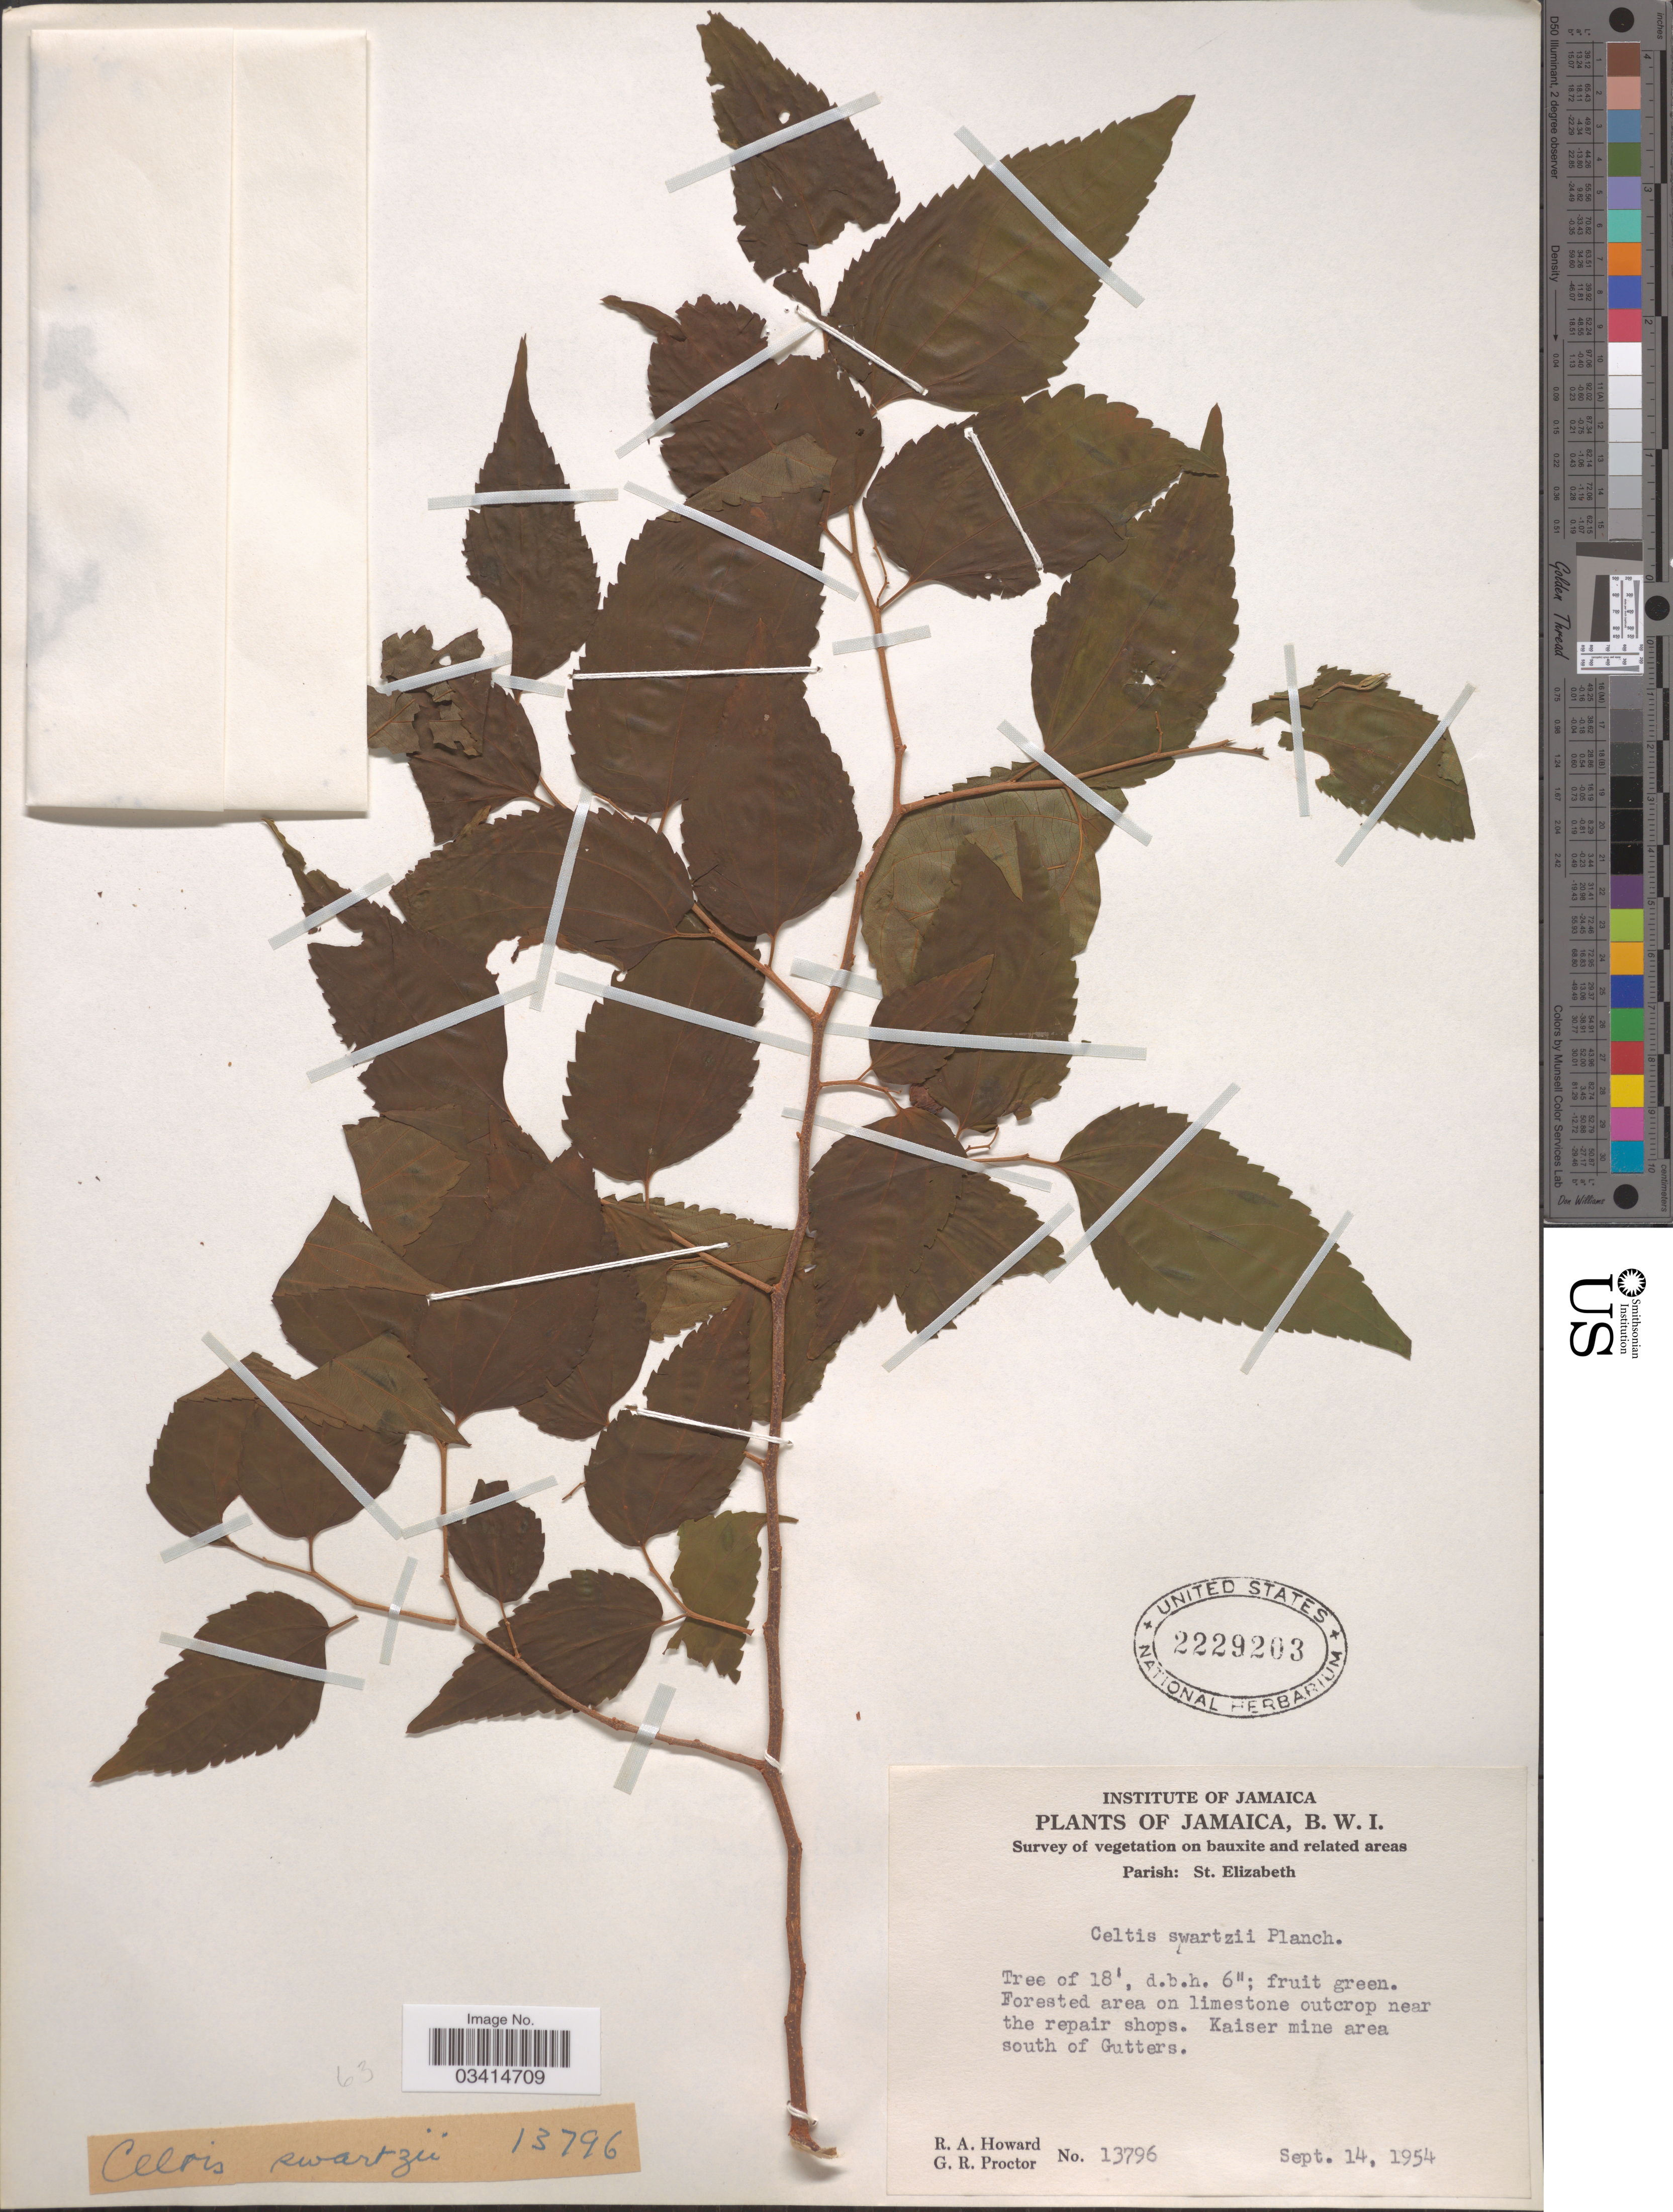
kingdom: Plantae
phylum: Tracheophyta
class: Magnoliopsida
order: Rosales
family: Cannabaceae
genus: Celtis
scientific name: Celtis swartzii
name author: Planch.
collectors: R. A. Howard & G. Proctor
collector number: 13796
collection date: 1954-09-14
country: Jamaica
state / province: Saint Elizabeth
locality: Parish: St. Elizabeth. Forested area on limestone outcrop near the repair shops. Kaiser mine area south of Gutters.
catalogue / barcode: US 2229203